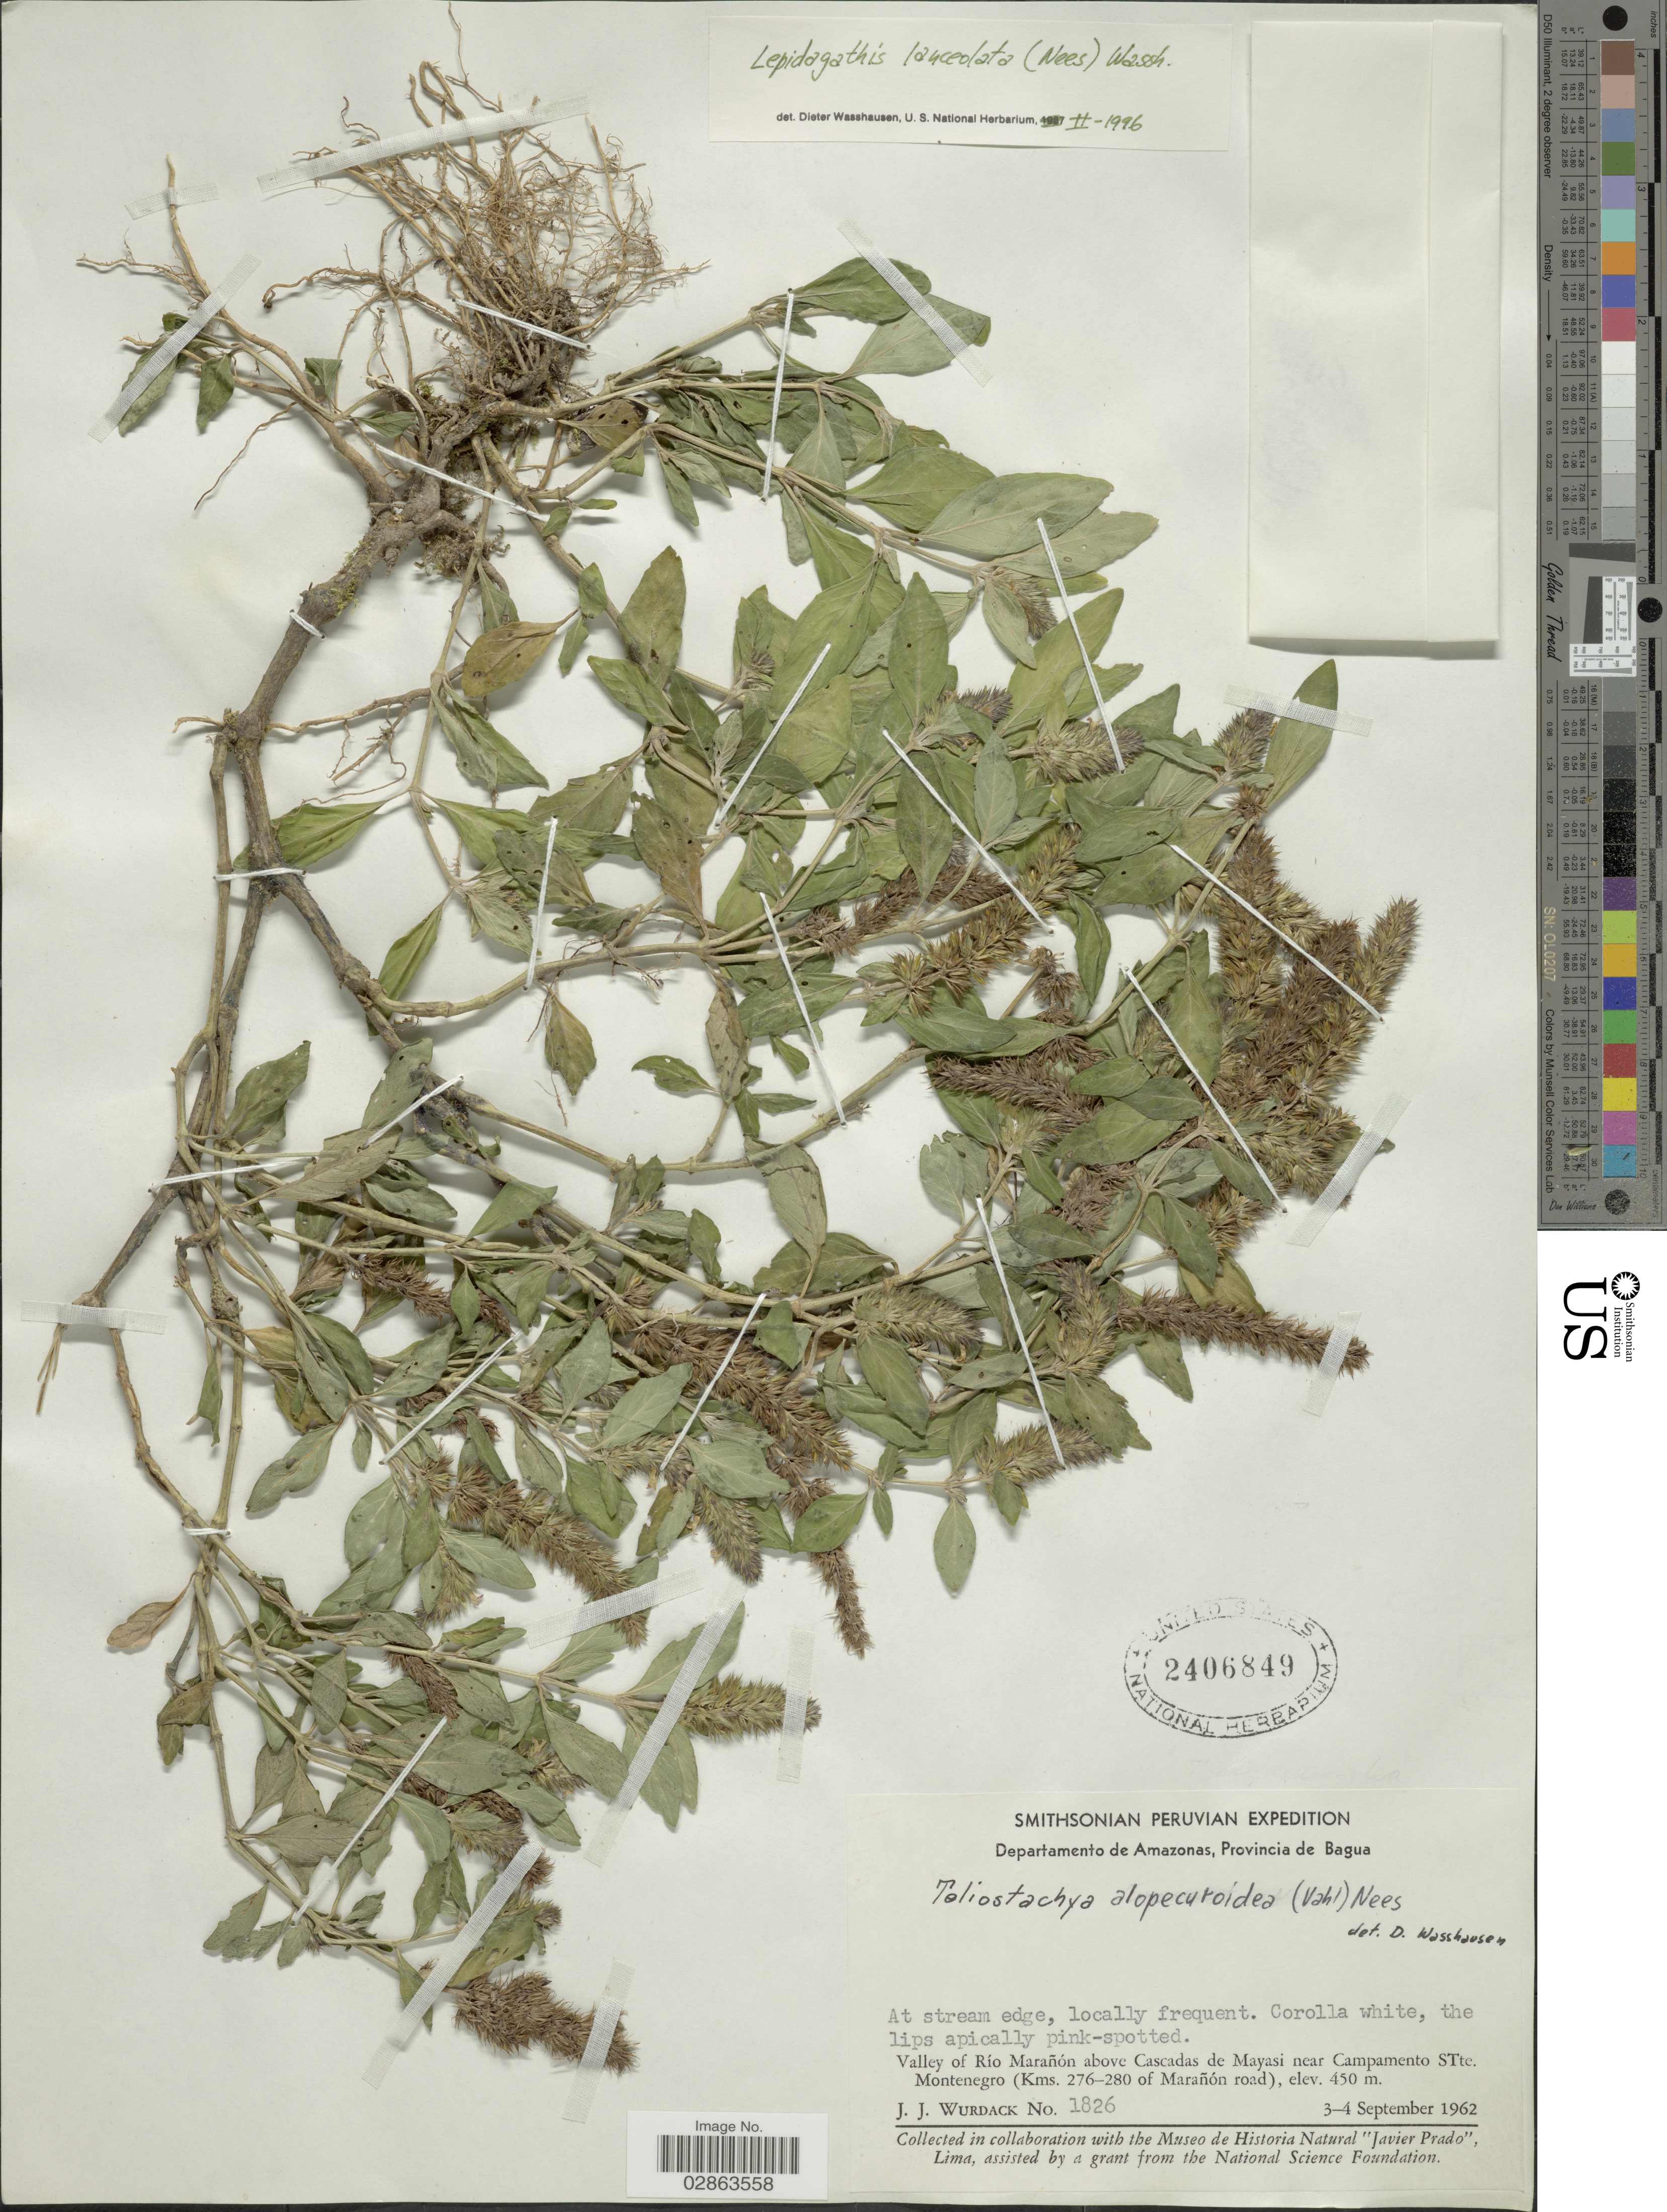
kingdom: Plantae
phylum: Tracheophyta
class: Magnoliopsida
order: Lamiales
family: Acanthaceae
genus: Teliostachya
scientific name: Teliostachya lanceolata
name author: Nees in Mart.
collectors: J. J. Wurdack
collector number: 1826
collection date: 1962-09-03/1962-09-04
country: Peru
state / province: Amazonas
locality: Departamento de Amazonas, Provincia de Bagua. Valley of Río Marañón above Cascadas de Mayasi near Campamento STte. Montenegro (Kms. 276-280 of Marañón road)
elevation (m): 450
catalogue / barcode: US 2406849